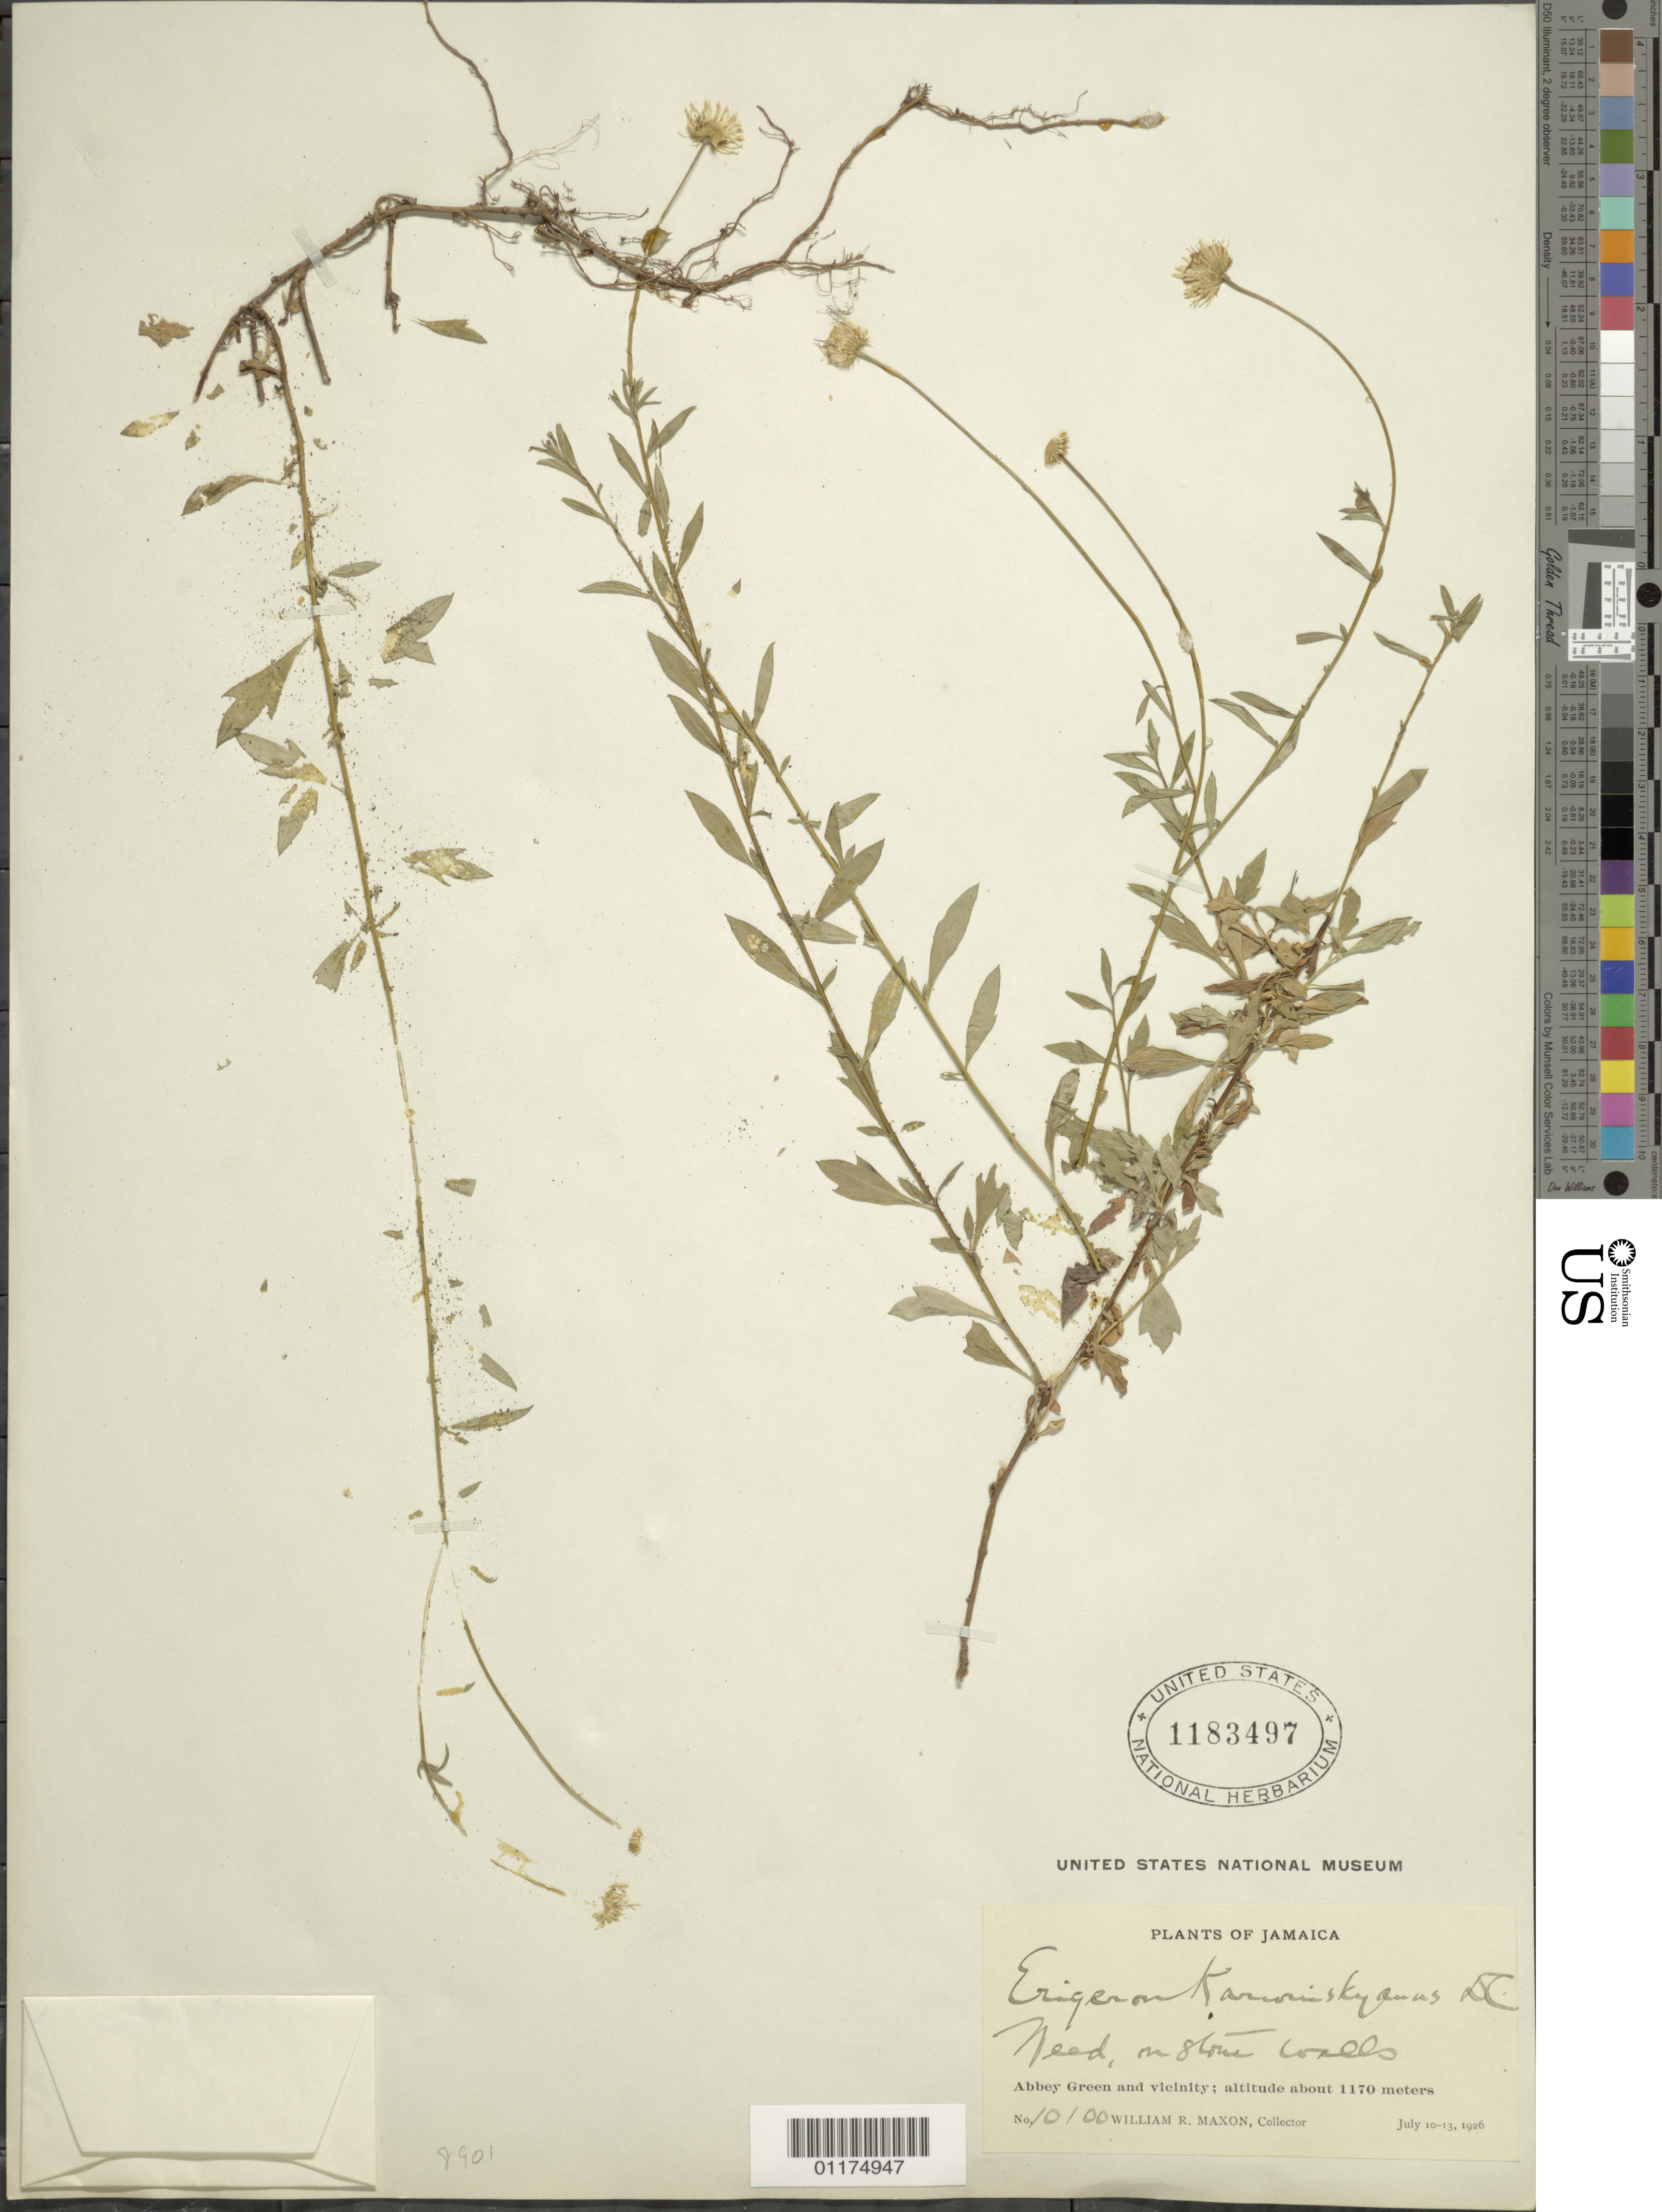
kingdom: Plantae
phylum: Tracheophyta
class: Magnoliopsida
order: Asterales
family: Asteraceae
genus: Erigeron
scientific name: Erigeron karvinskianus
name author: DC.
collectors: W. R. Maxon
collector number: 10100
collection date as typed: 10 Jul 1926 to 13 Jul 1926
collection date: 1926-07-10/1926-07-13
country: Jamaica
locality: Abbey Green and vicinity;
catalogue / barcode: US 1183497